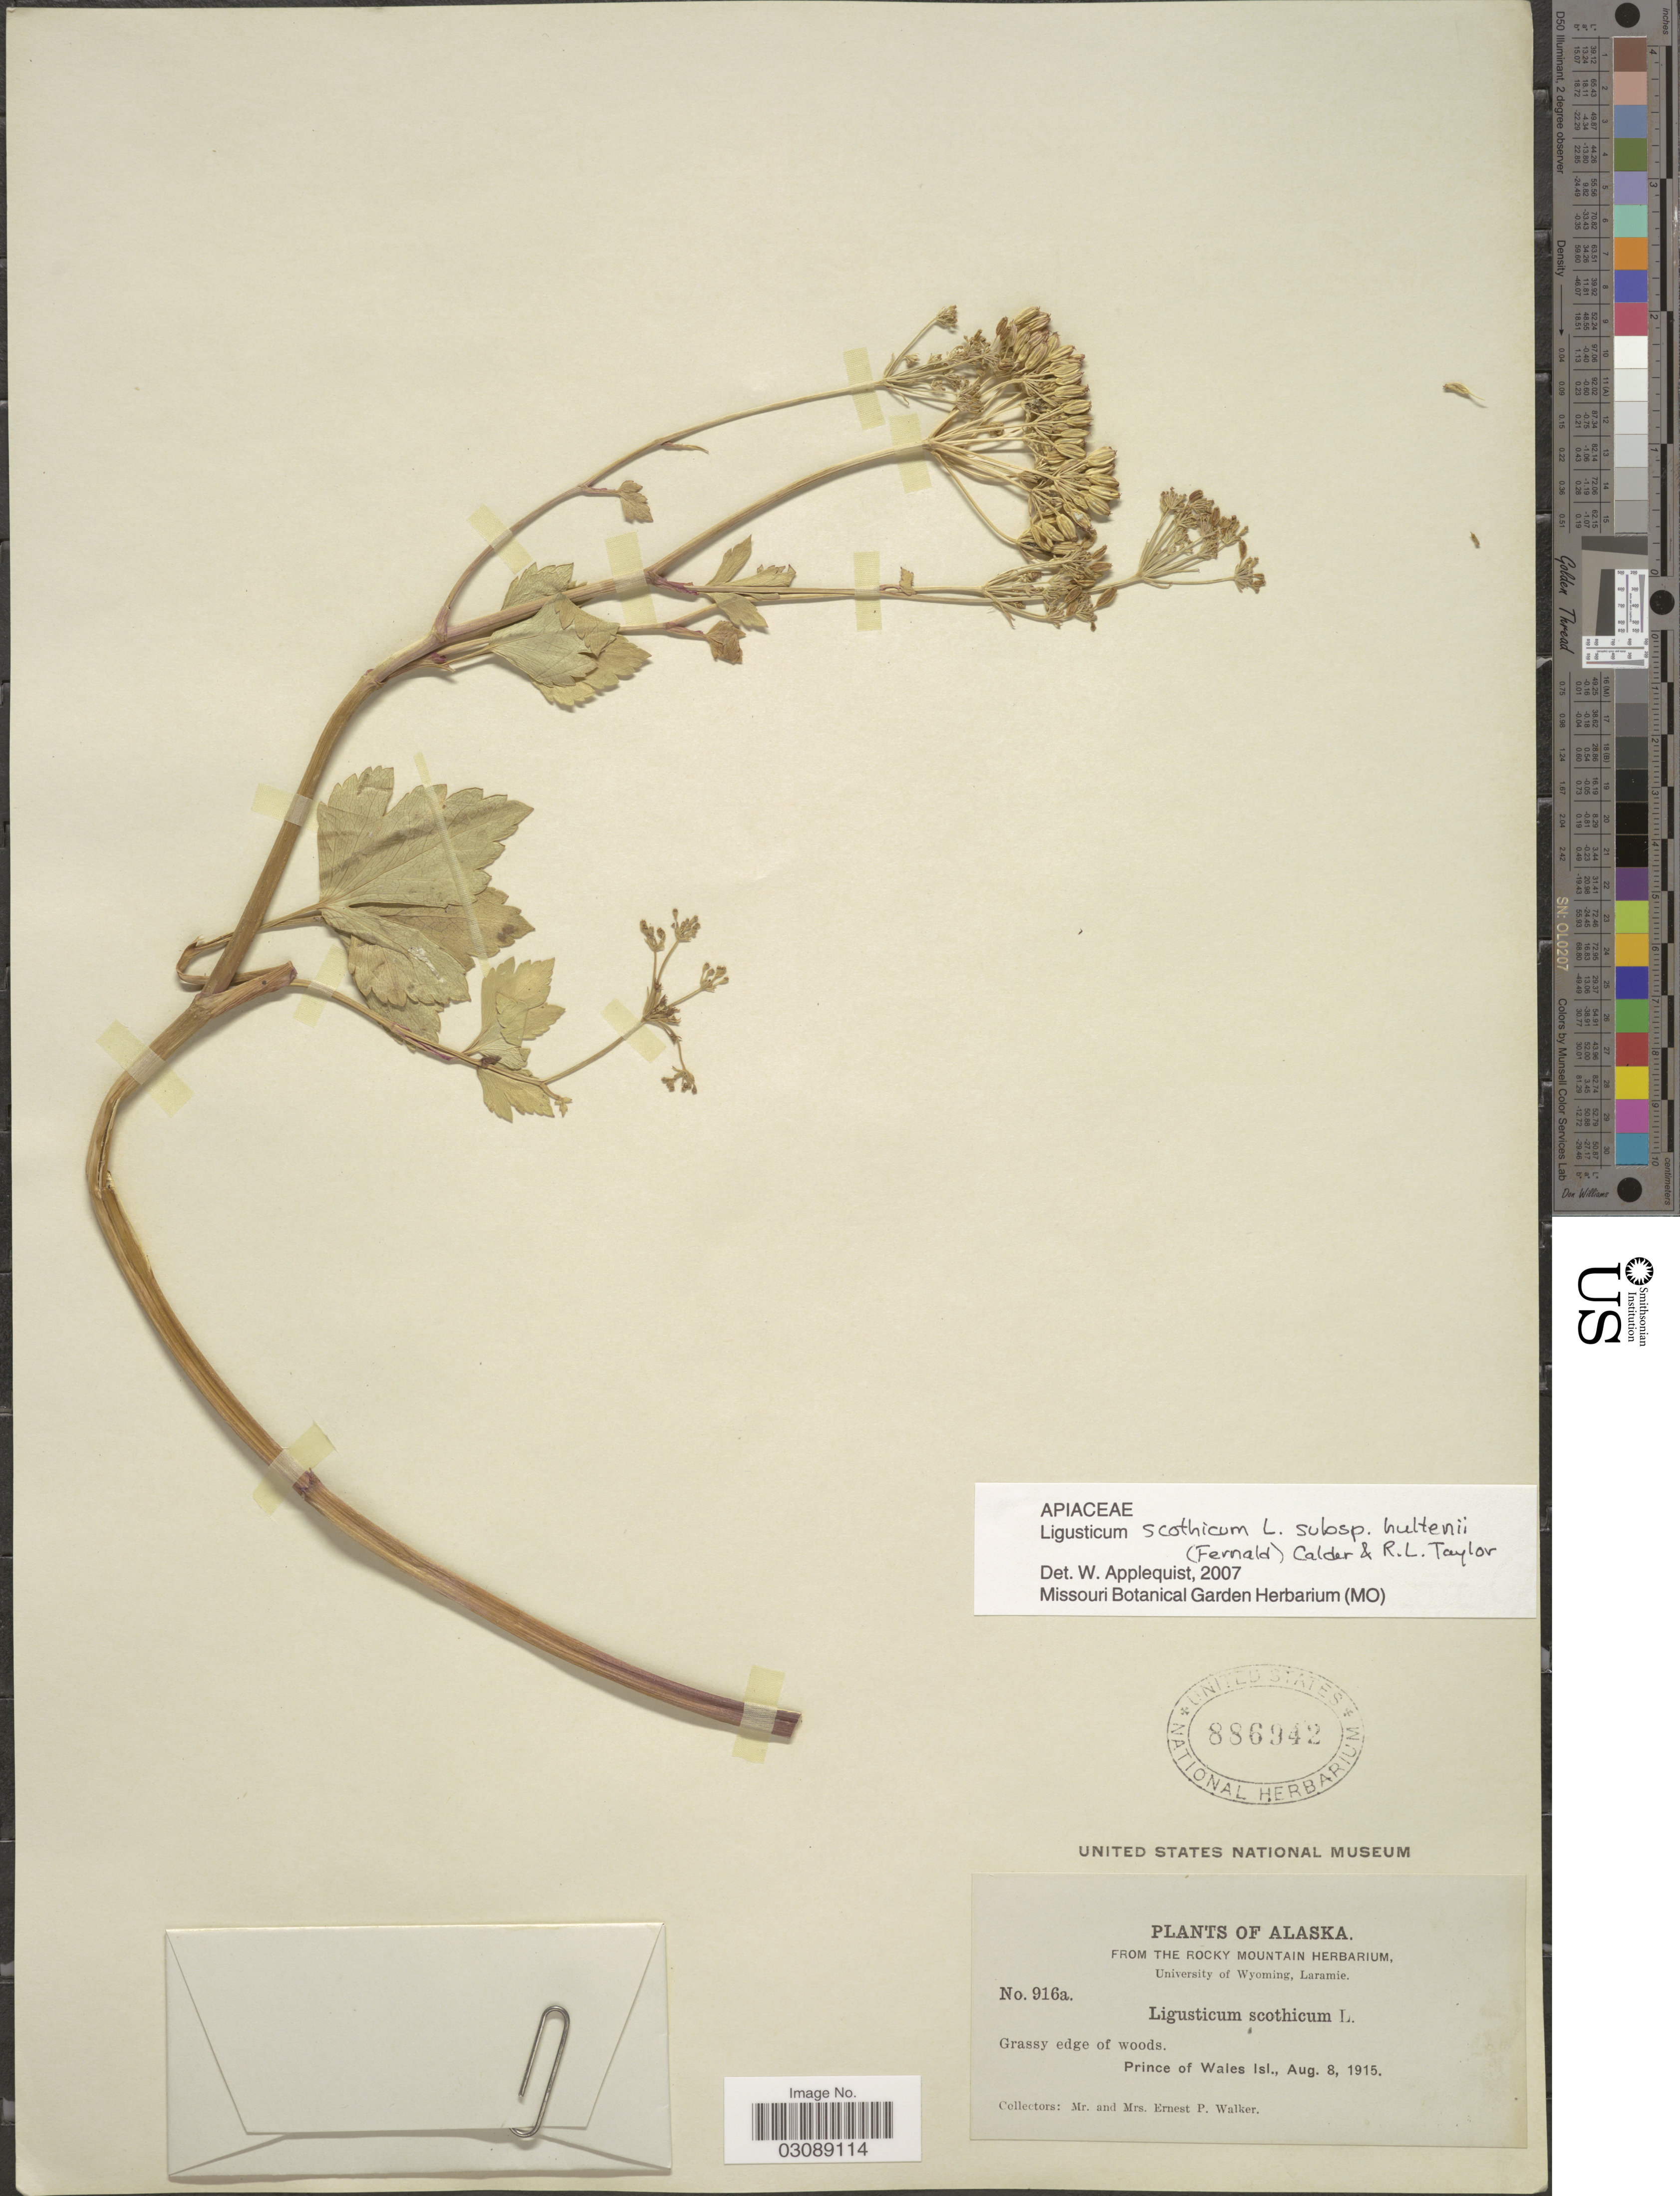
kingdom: Plantae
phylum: Tracheophyta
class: Magnoliopsida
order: Apiales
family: Apiaceae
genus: Ligusticum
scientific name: Ligusticum scoticum subsp. hultenii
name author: (Fernald) Calder & Roy L. Taylor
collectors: E. P. Walker & E. Walker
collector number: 916a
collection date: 1915-08-08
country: United States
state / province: Alaska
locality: Prince of Wales Isl.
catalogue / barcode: US 886942